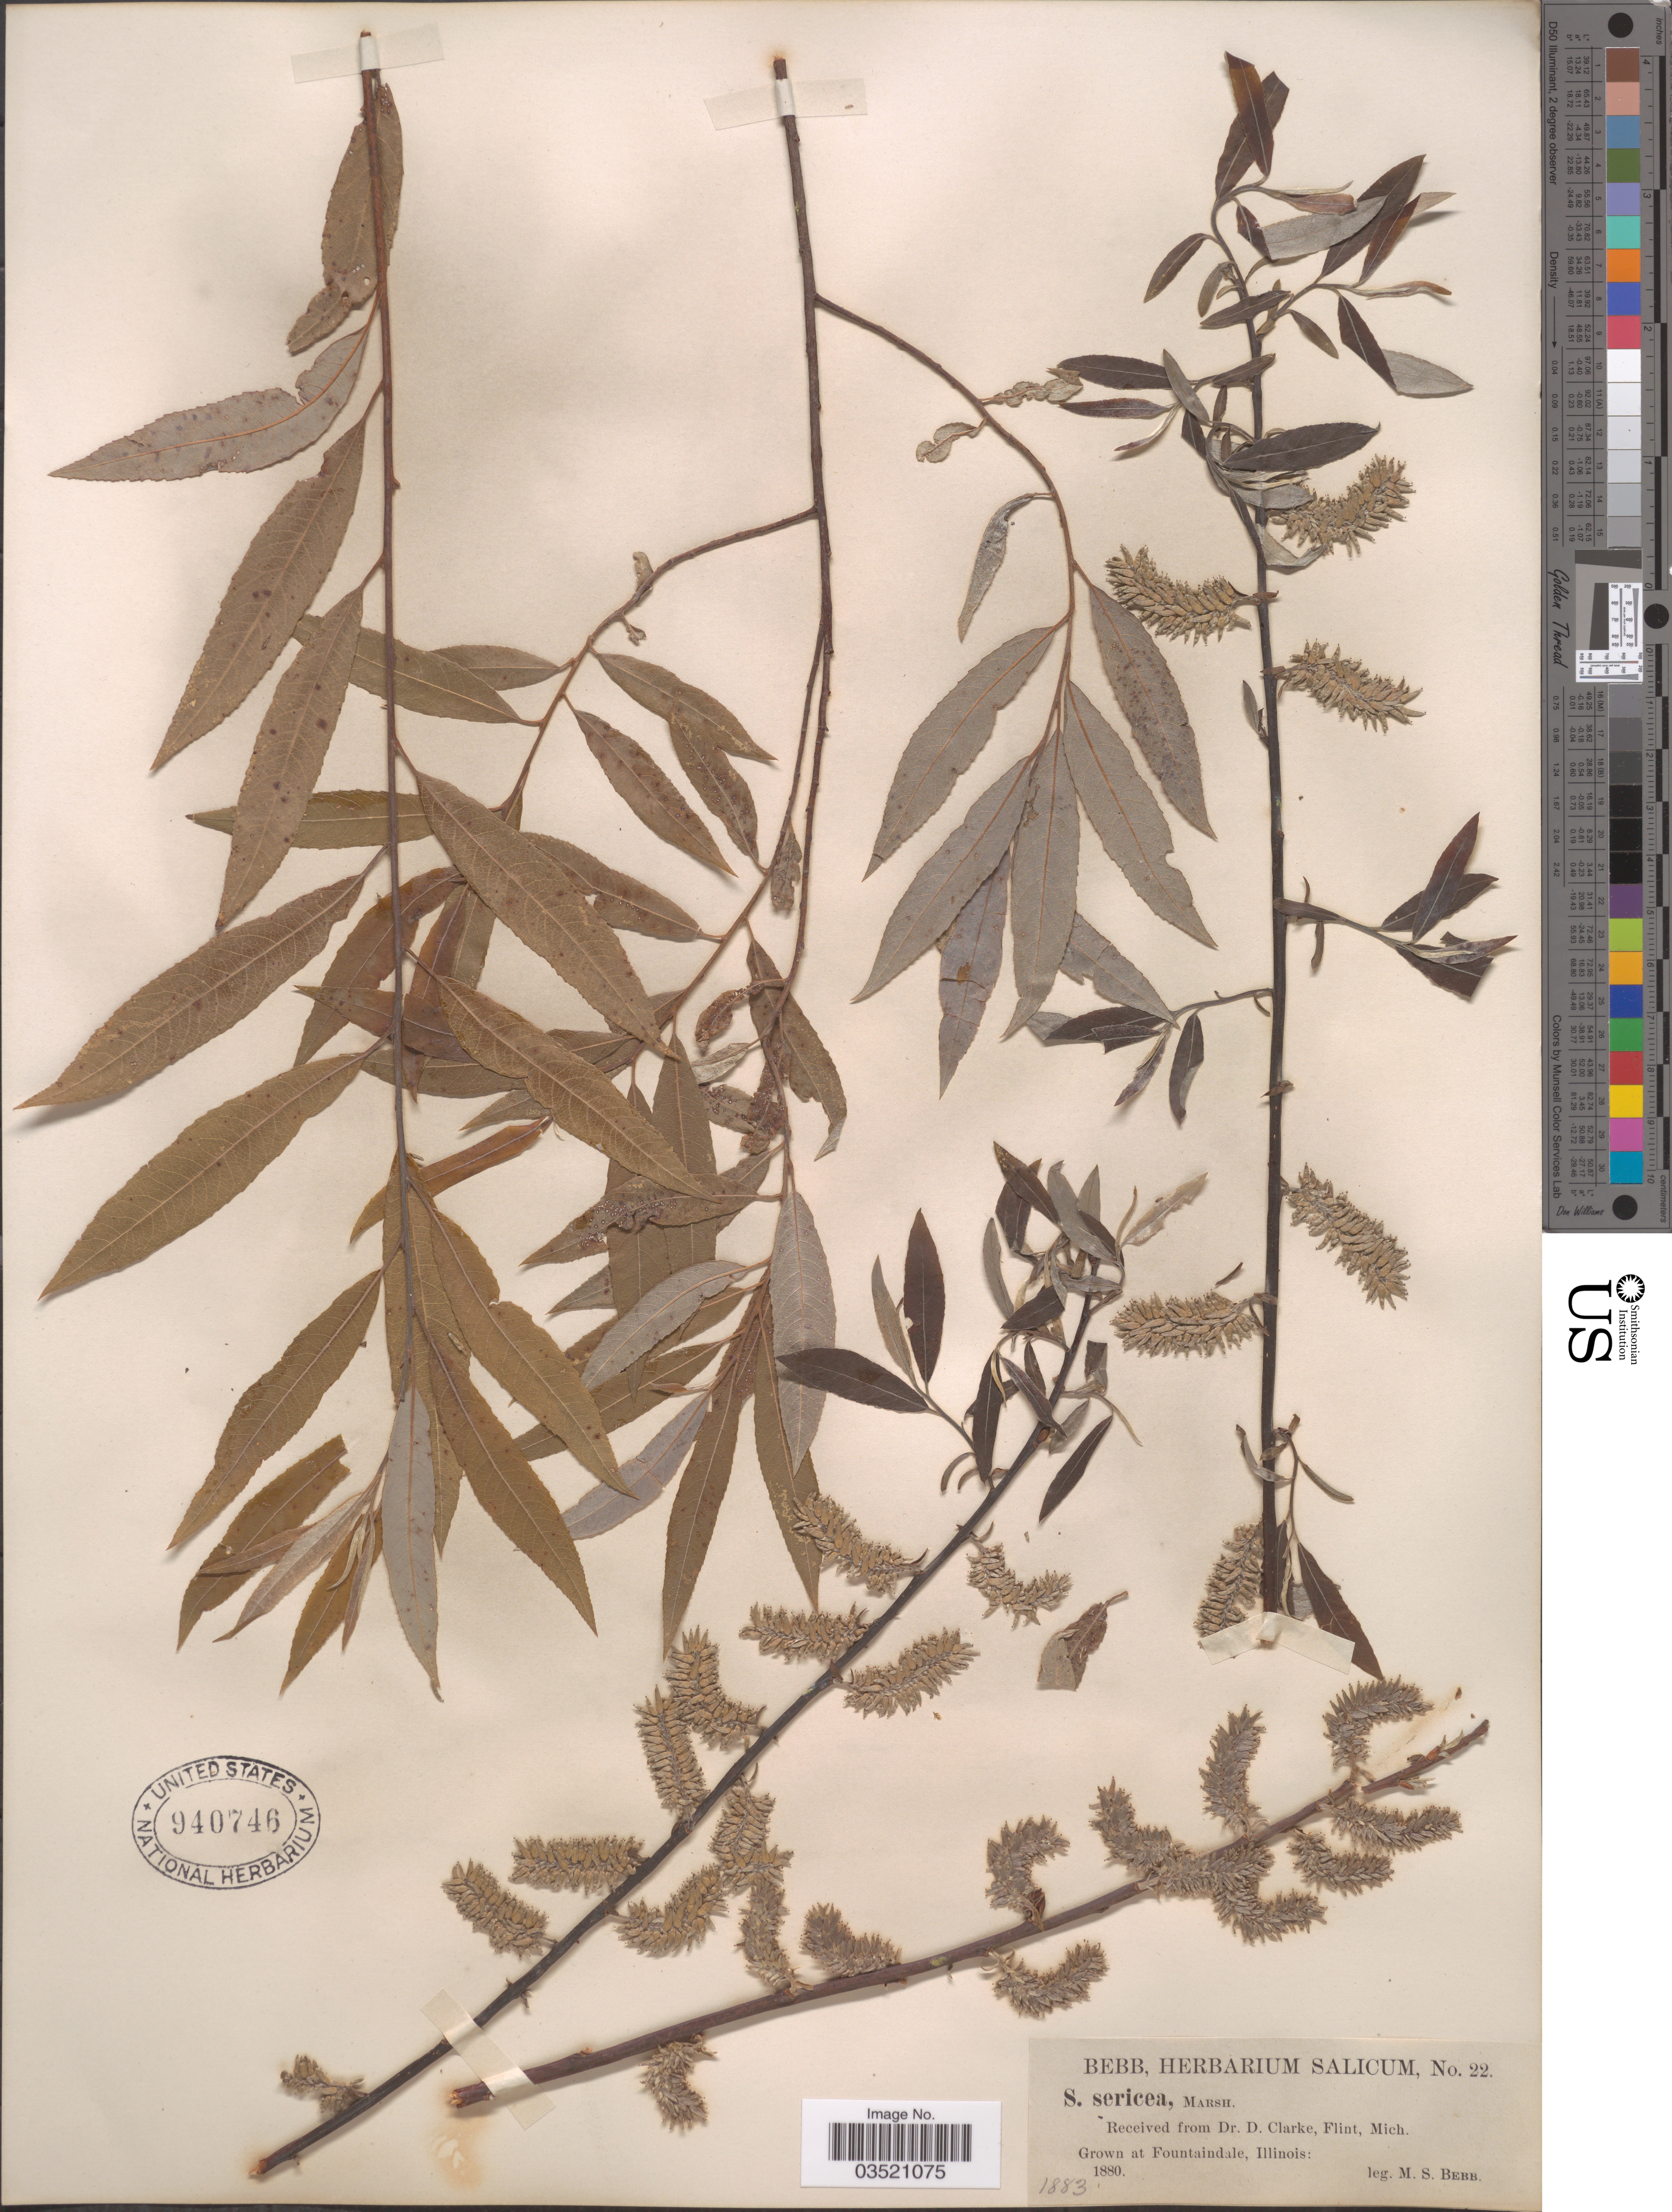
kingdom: Plantae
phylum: Tracheophyta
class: Magnoliopsida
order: Malpighiales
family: Salicaceae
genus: Salix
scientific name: Salix sericea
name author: Marshall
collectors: M. Bebb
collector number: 22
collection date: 1880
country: United States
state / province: Illinois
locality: Fountaindale.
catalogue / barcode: US 940746